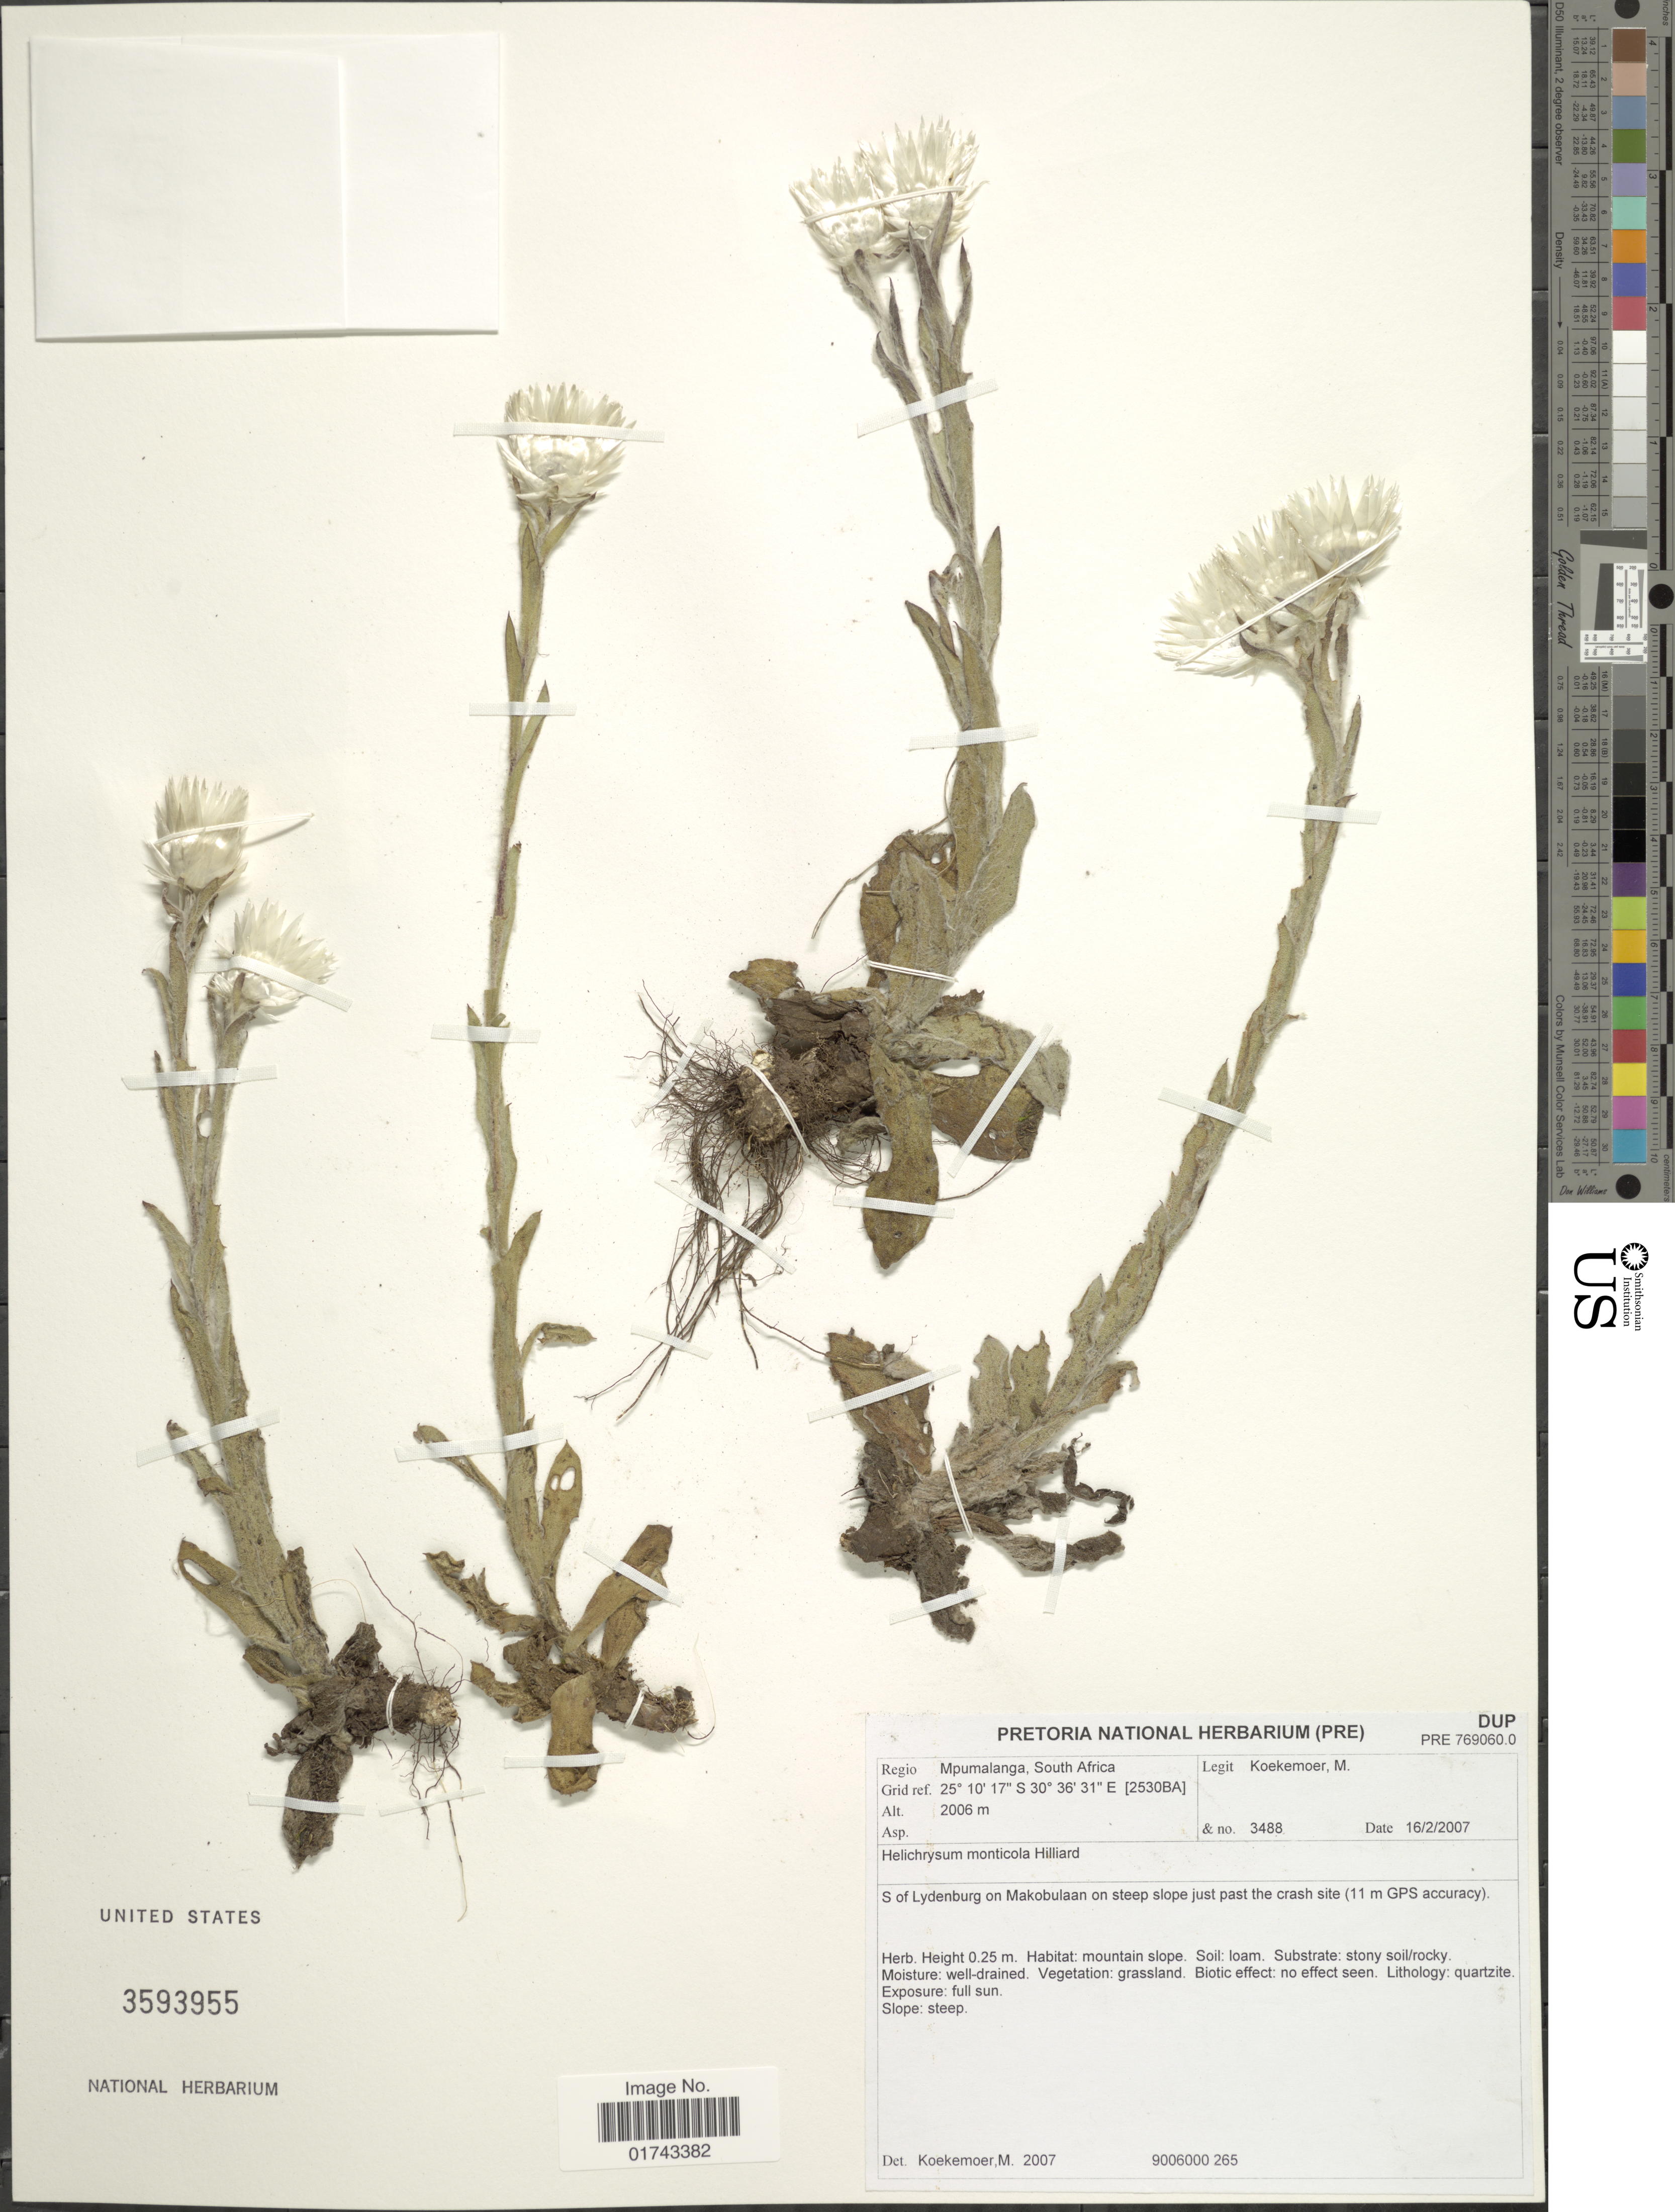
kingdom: Plantae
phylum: Tracheophyta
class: Magnoliopsida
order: Asterales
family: Asteraceae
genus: Helichrysum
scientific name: Helichrysum monticola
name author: Hilliard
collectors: M. Koekemoer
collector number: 3488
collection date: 2007-02-16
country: South Africa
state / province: Mpumalanga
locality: Regio Mpumalanga, South Africa, Grid ref. [2530BA], S of Lydenburg on Makobulaan on steep slope just past the crash site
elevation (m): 2006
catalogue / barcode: US 3593955